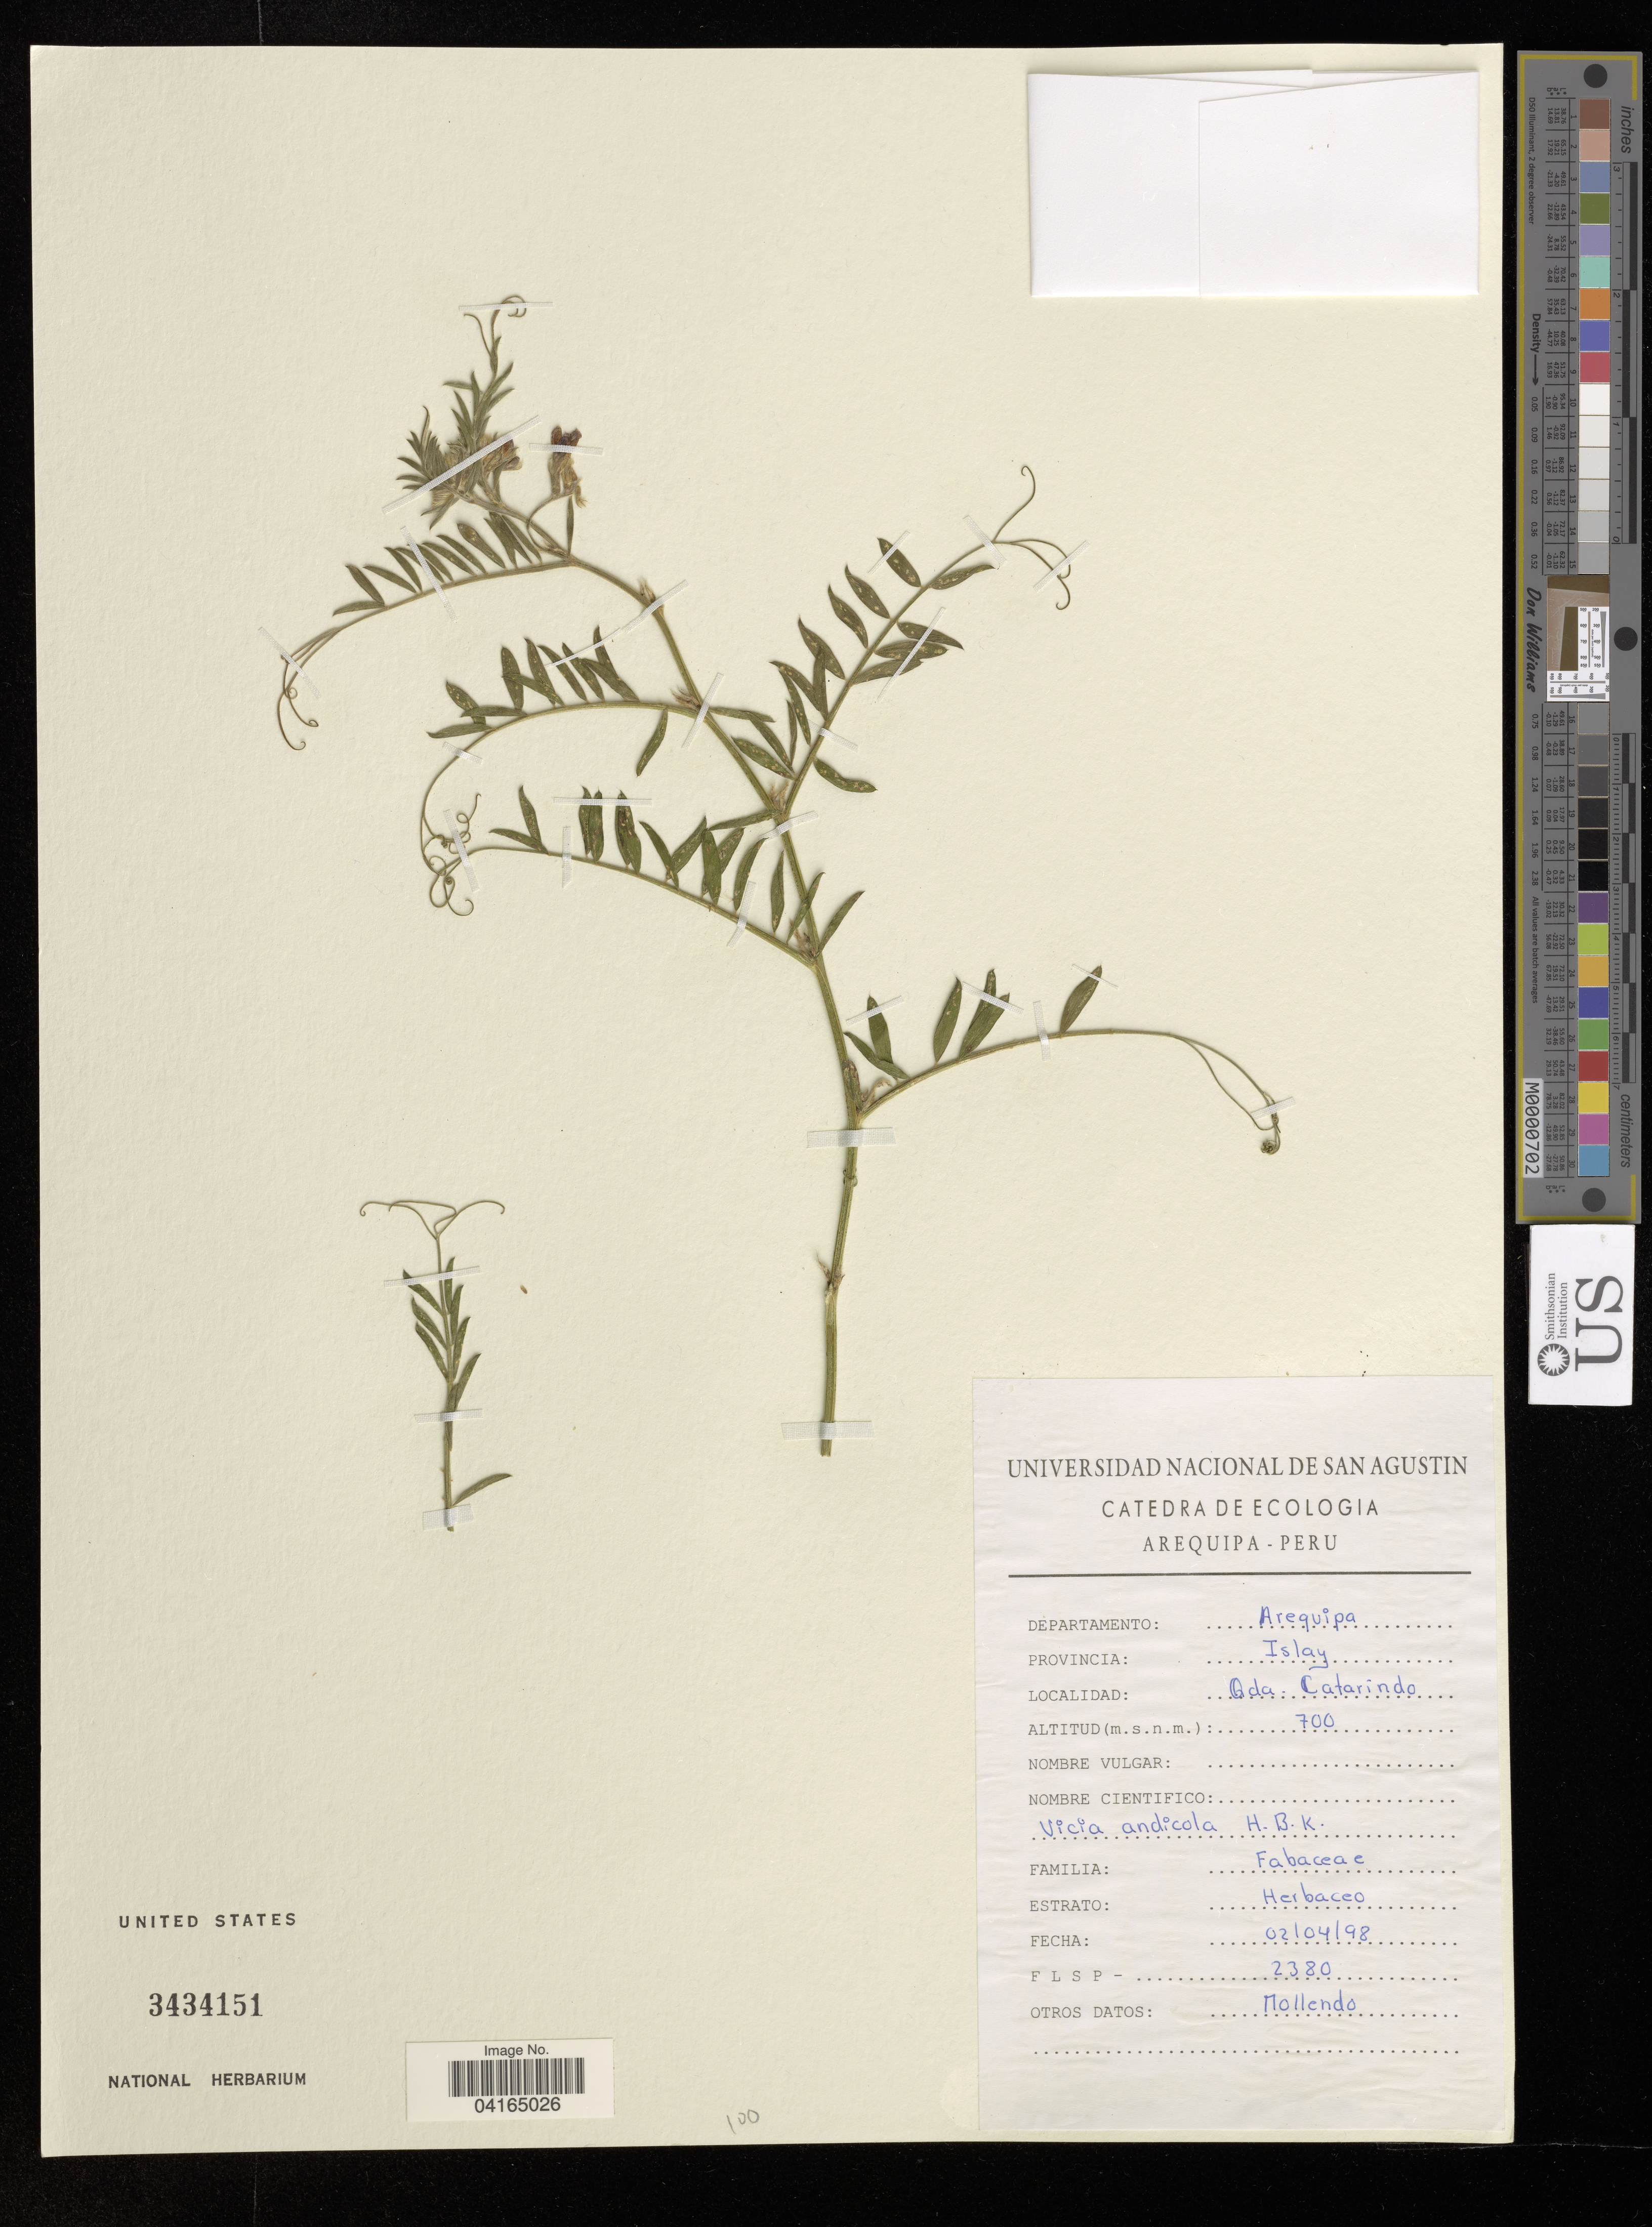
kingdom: Plantae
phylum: Tracheophyta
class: Magnoliopsida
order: Fabales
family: Fabaceae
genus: Vicia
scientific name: Vicia andicola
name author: Kunth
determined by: Hechenleitner, Paulina, RBG Edinburgh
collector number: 2380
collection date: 1998-04-02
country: Peru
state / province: Arequipa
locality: Departamento: Arequipa. Provincia: Islay. Qday Catarindo.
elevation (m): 700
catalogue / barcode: US 3434151